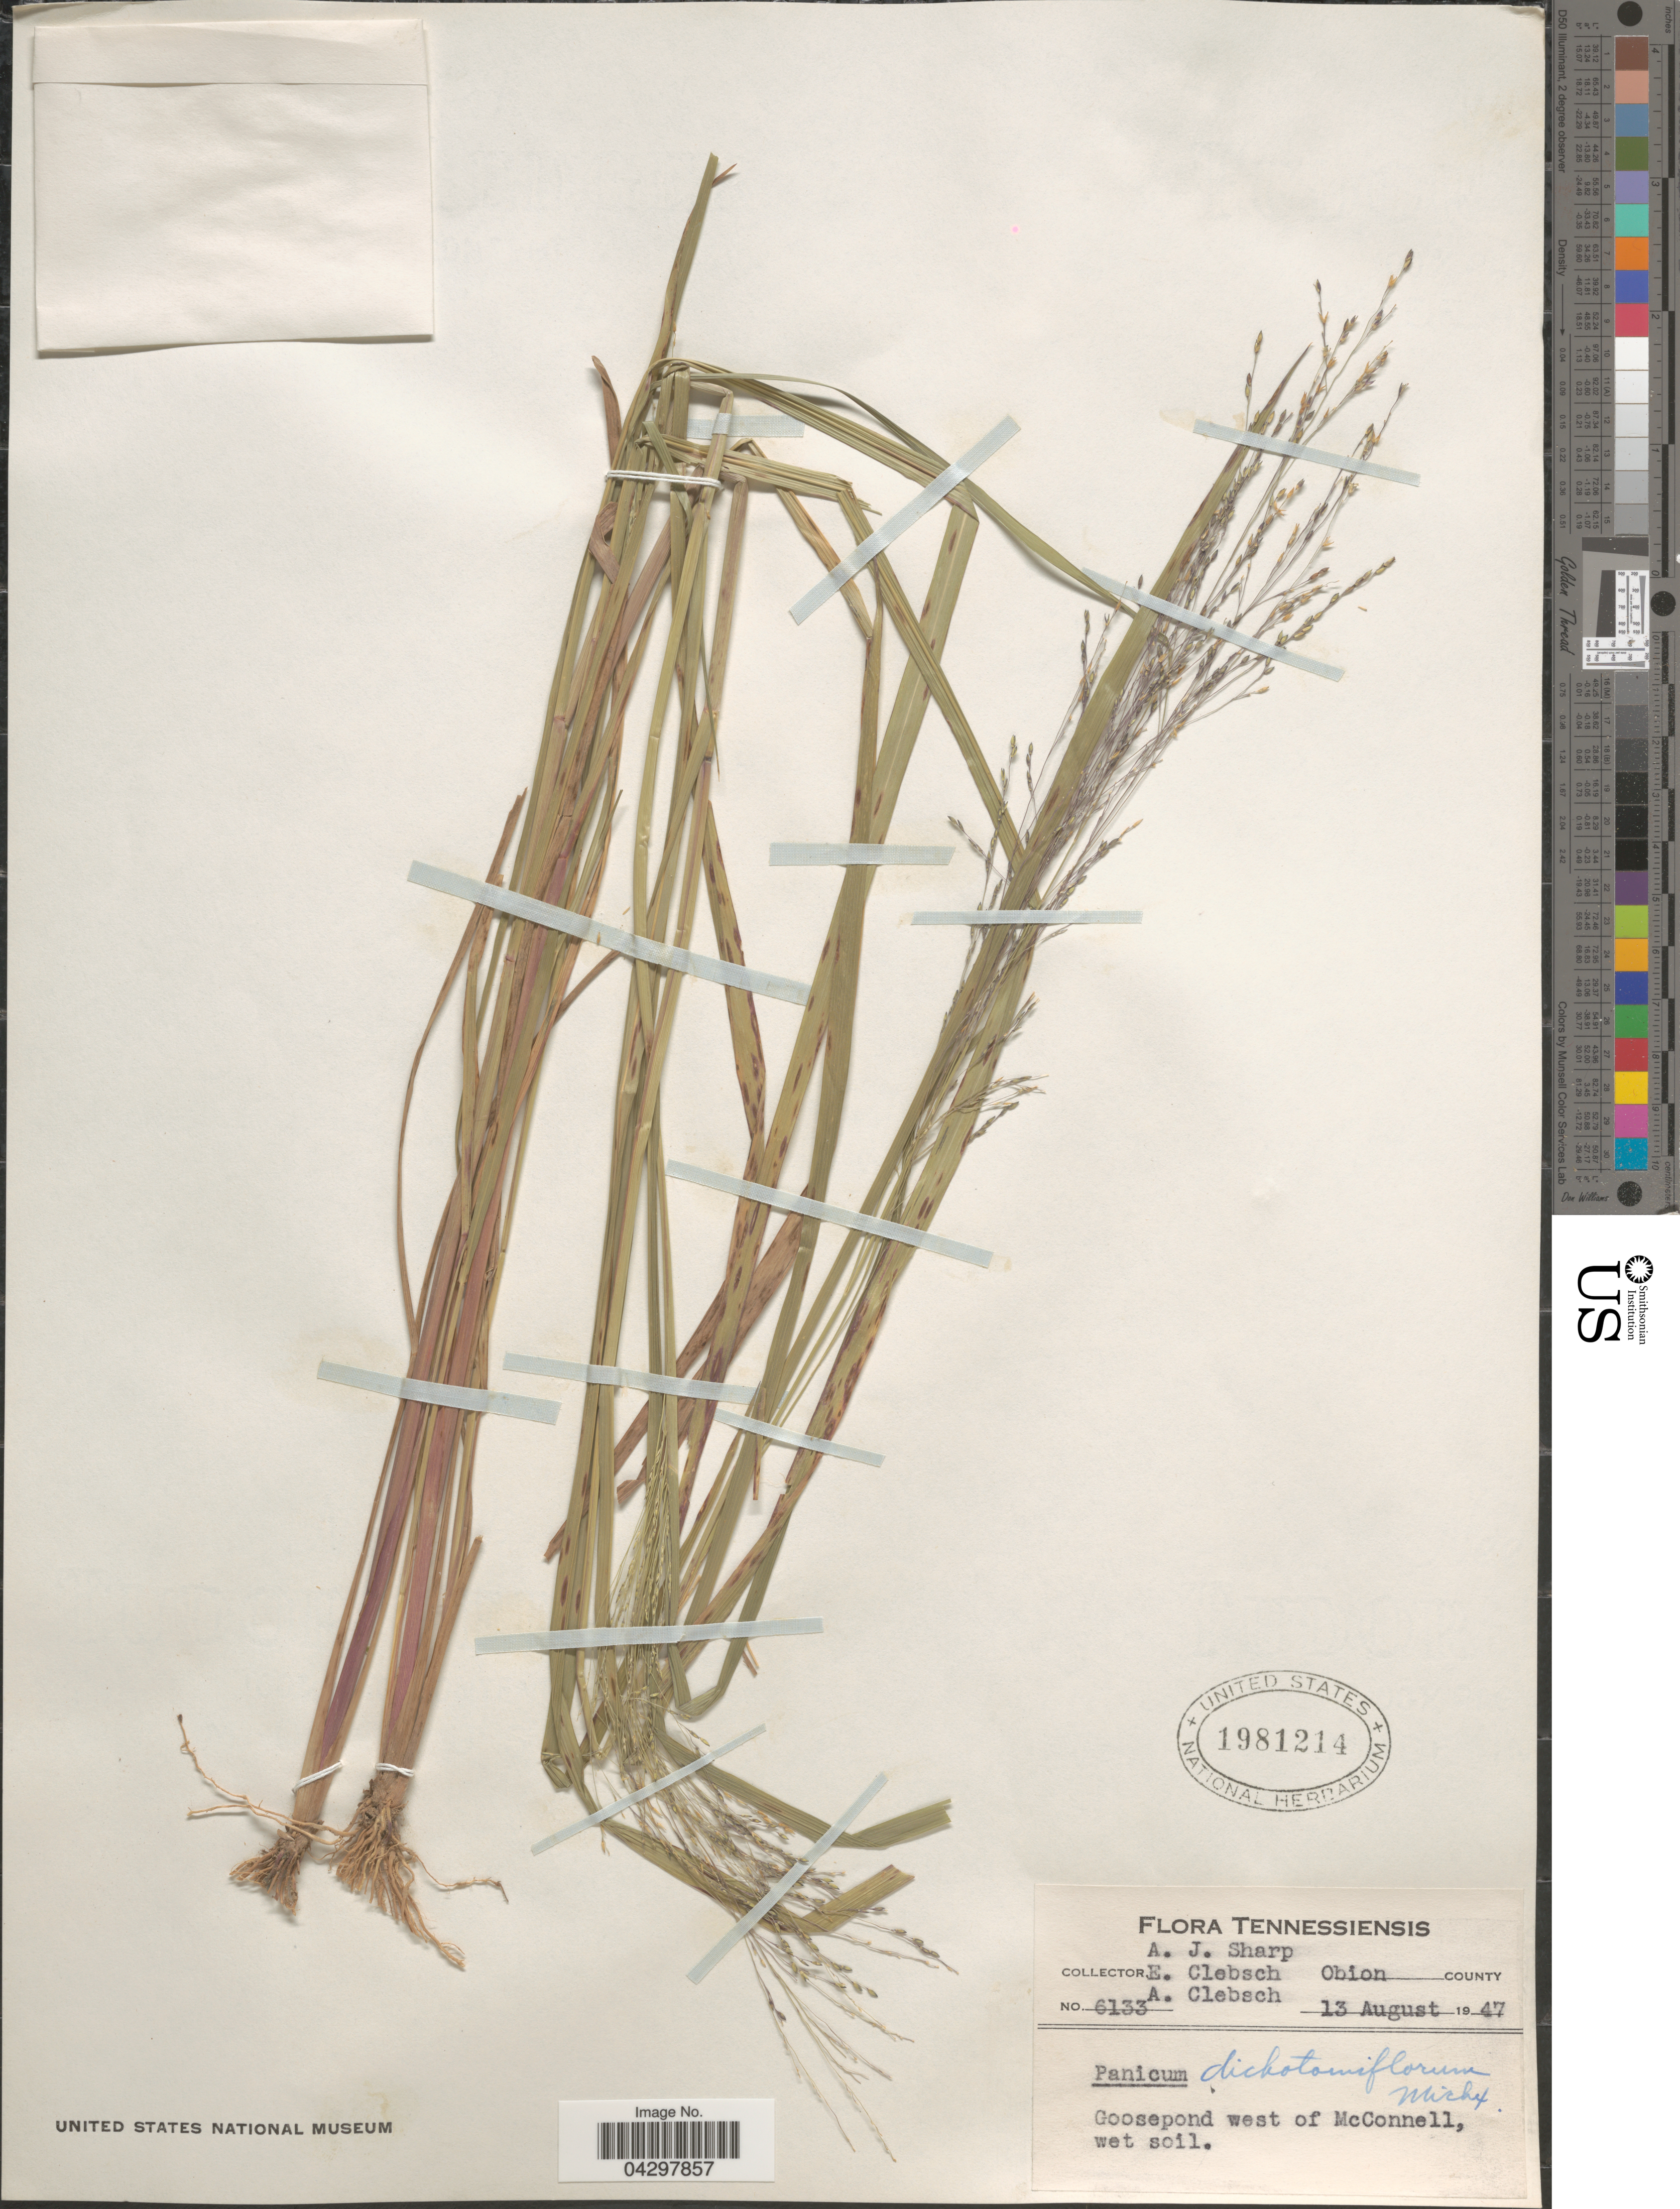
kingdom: Plantae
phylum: Tracheophyta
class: Liliopsida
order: Poales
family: Poaceae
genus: Panicum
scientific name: Panicum dichotomiflorum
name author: Michx.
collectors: A. J. Sharp, E. Clebsch & A. Clebsch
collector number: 6133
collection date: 1947-08-13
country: United States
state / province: Tennessee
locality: Obion County. Goosepond west of McConnell.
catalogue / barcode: US 1981214